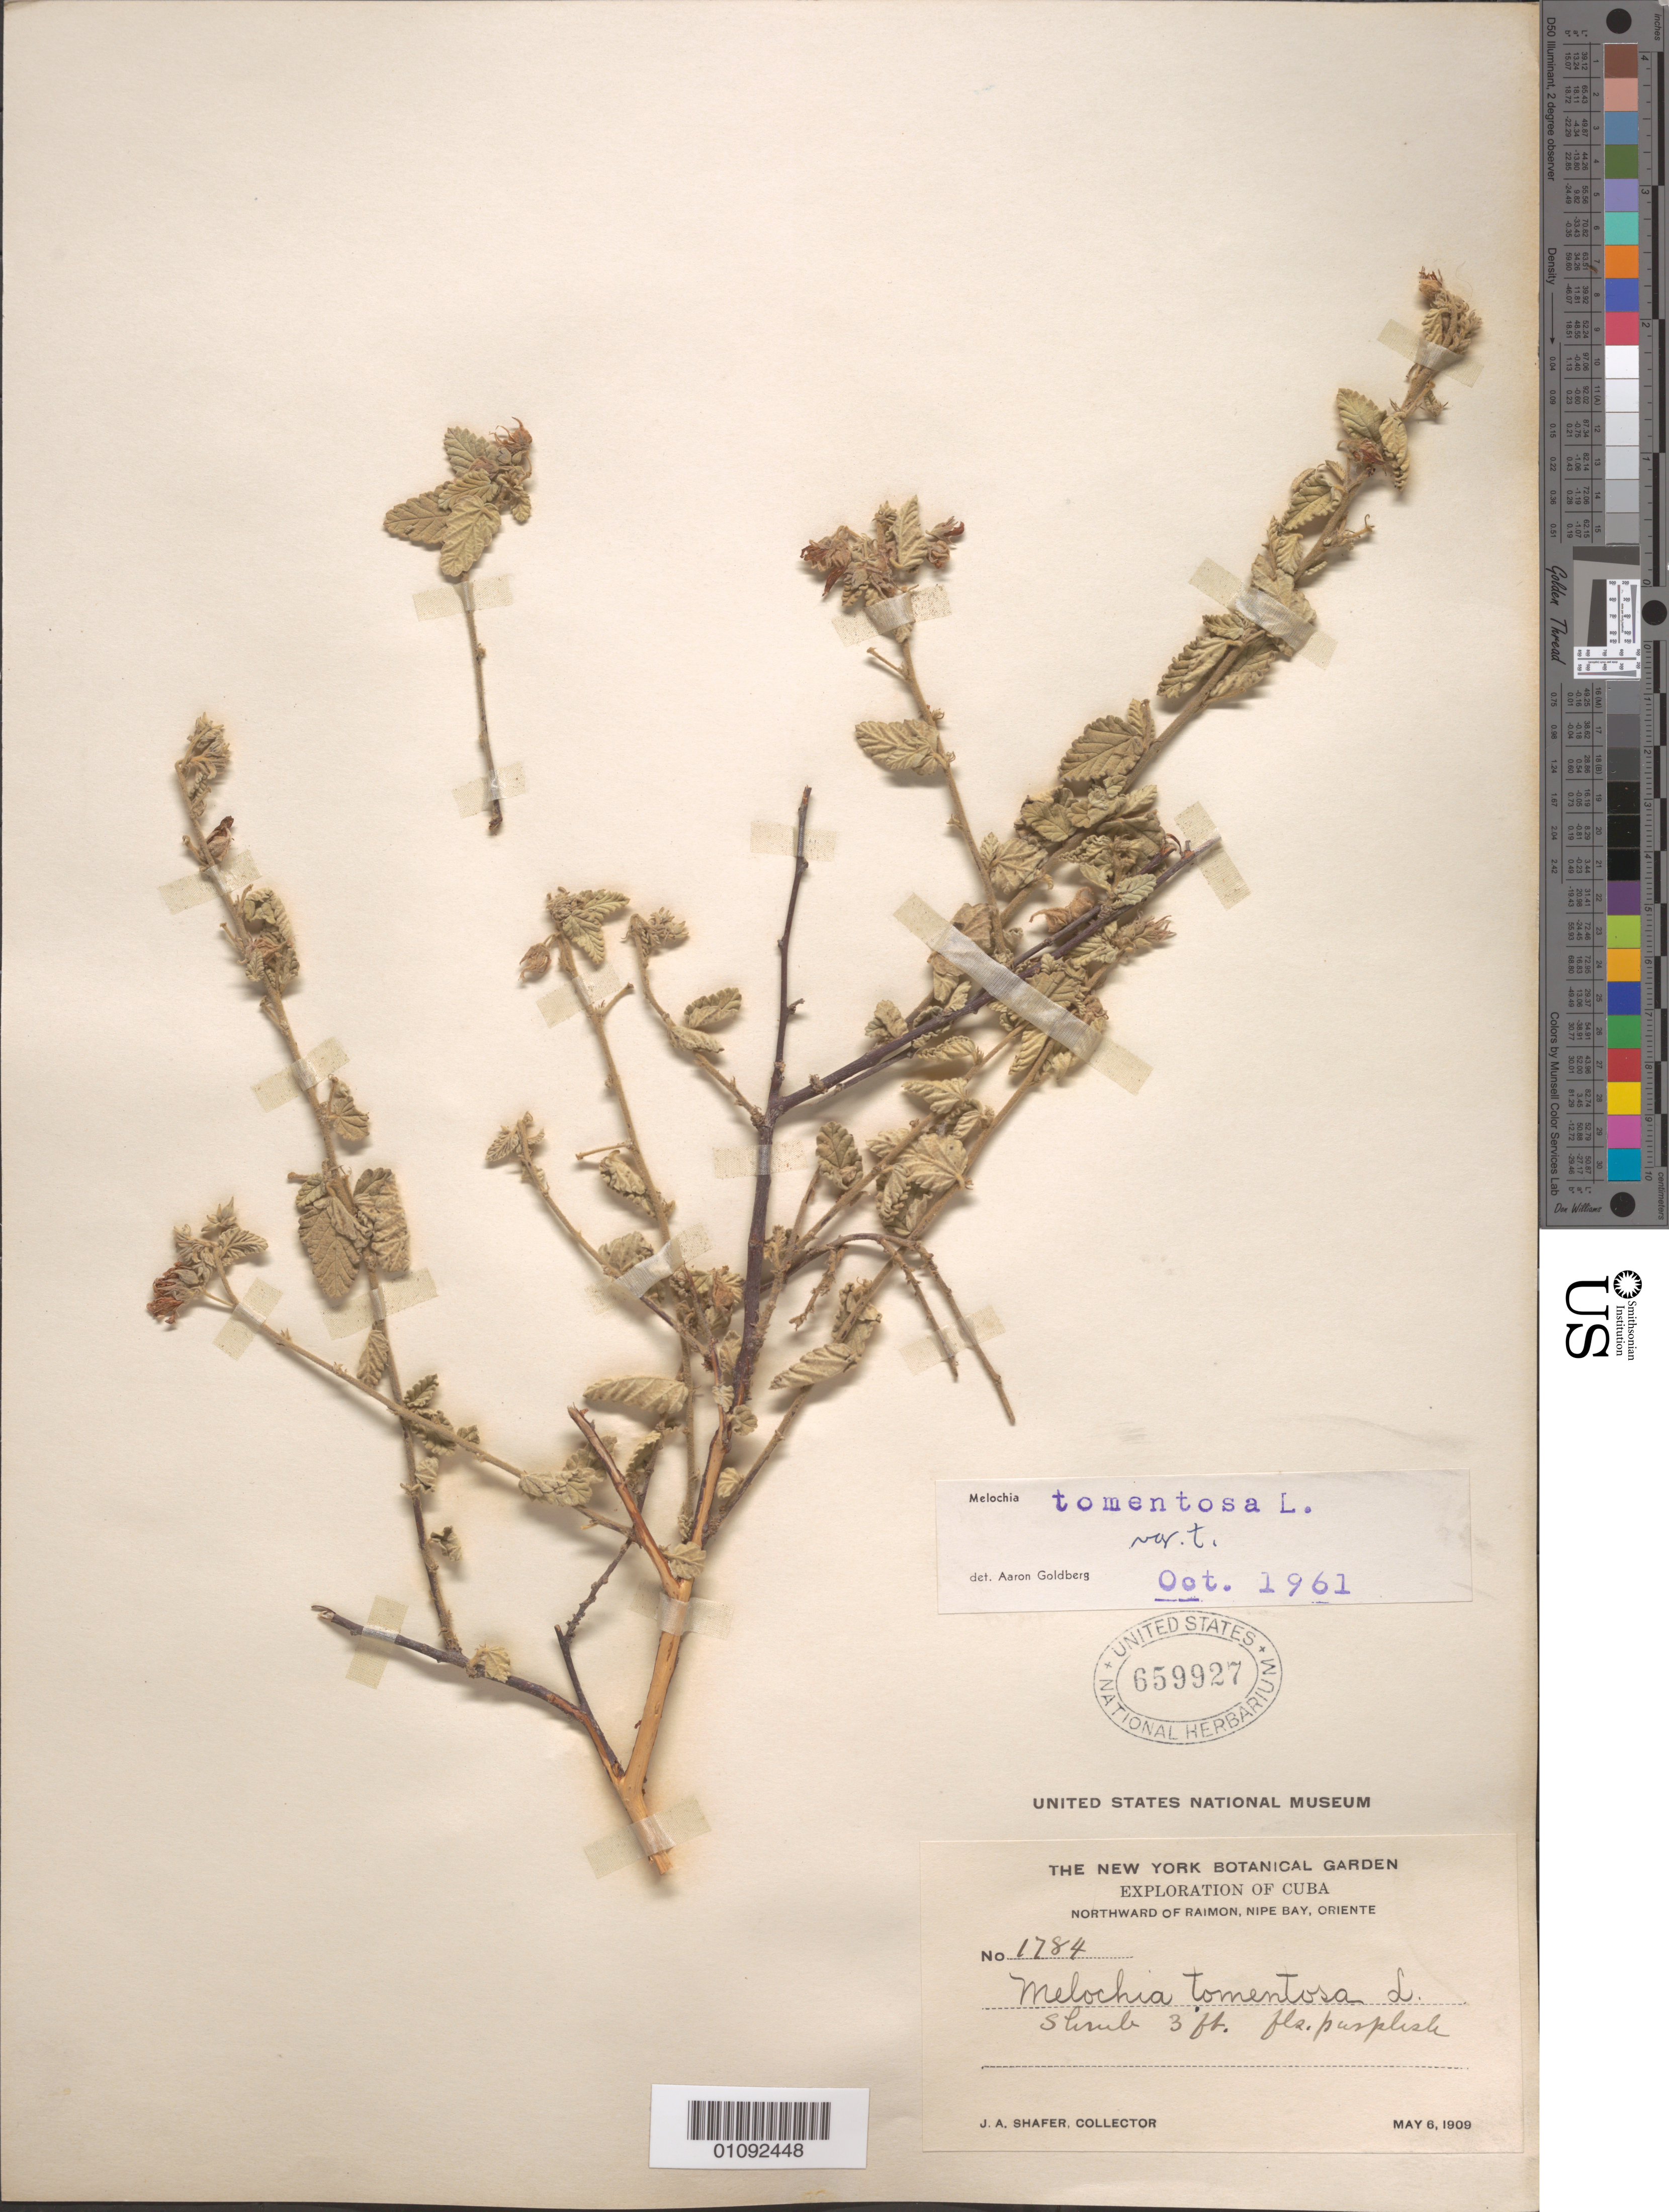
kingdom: Plantae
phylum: Tracheophyta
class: Magnoliopsida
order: Malvales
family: Malvaceae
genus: Melochia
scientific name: Melochia tomentosa var. tomentosa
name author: L.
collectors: J. A. Shafer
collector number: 1784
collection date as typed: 06 May 1909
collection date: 1909-05-06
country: Cuba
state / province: Holguín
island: Cuba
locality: Northward of Raimon, Nipe Bay, Oriente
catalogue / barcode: US 659927